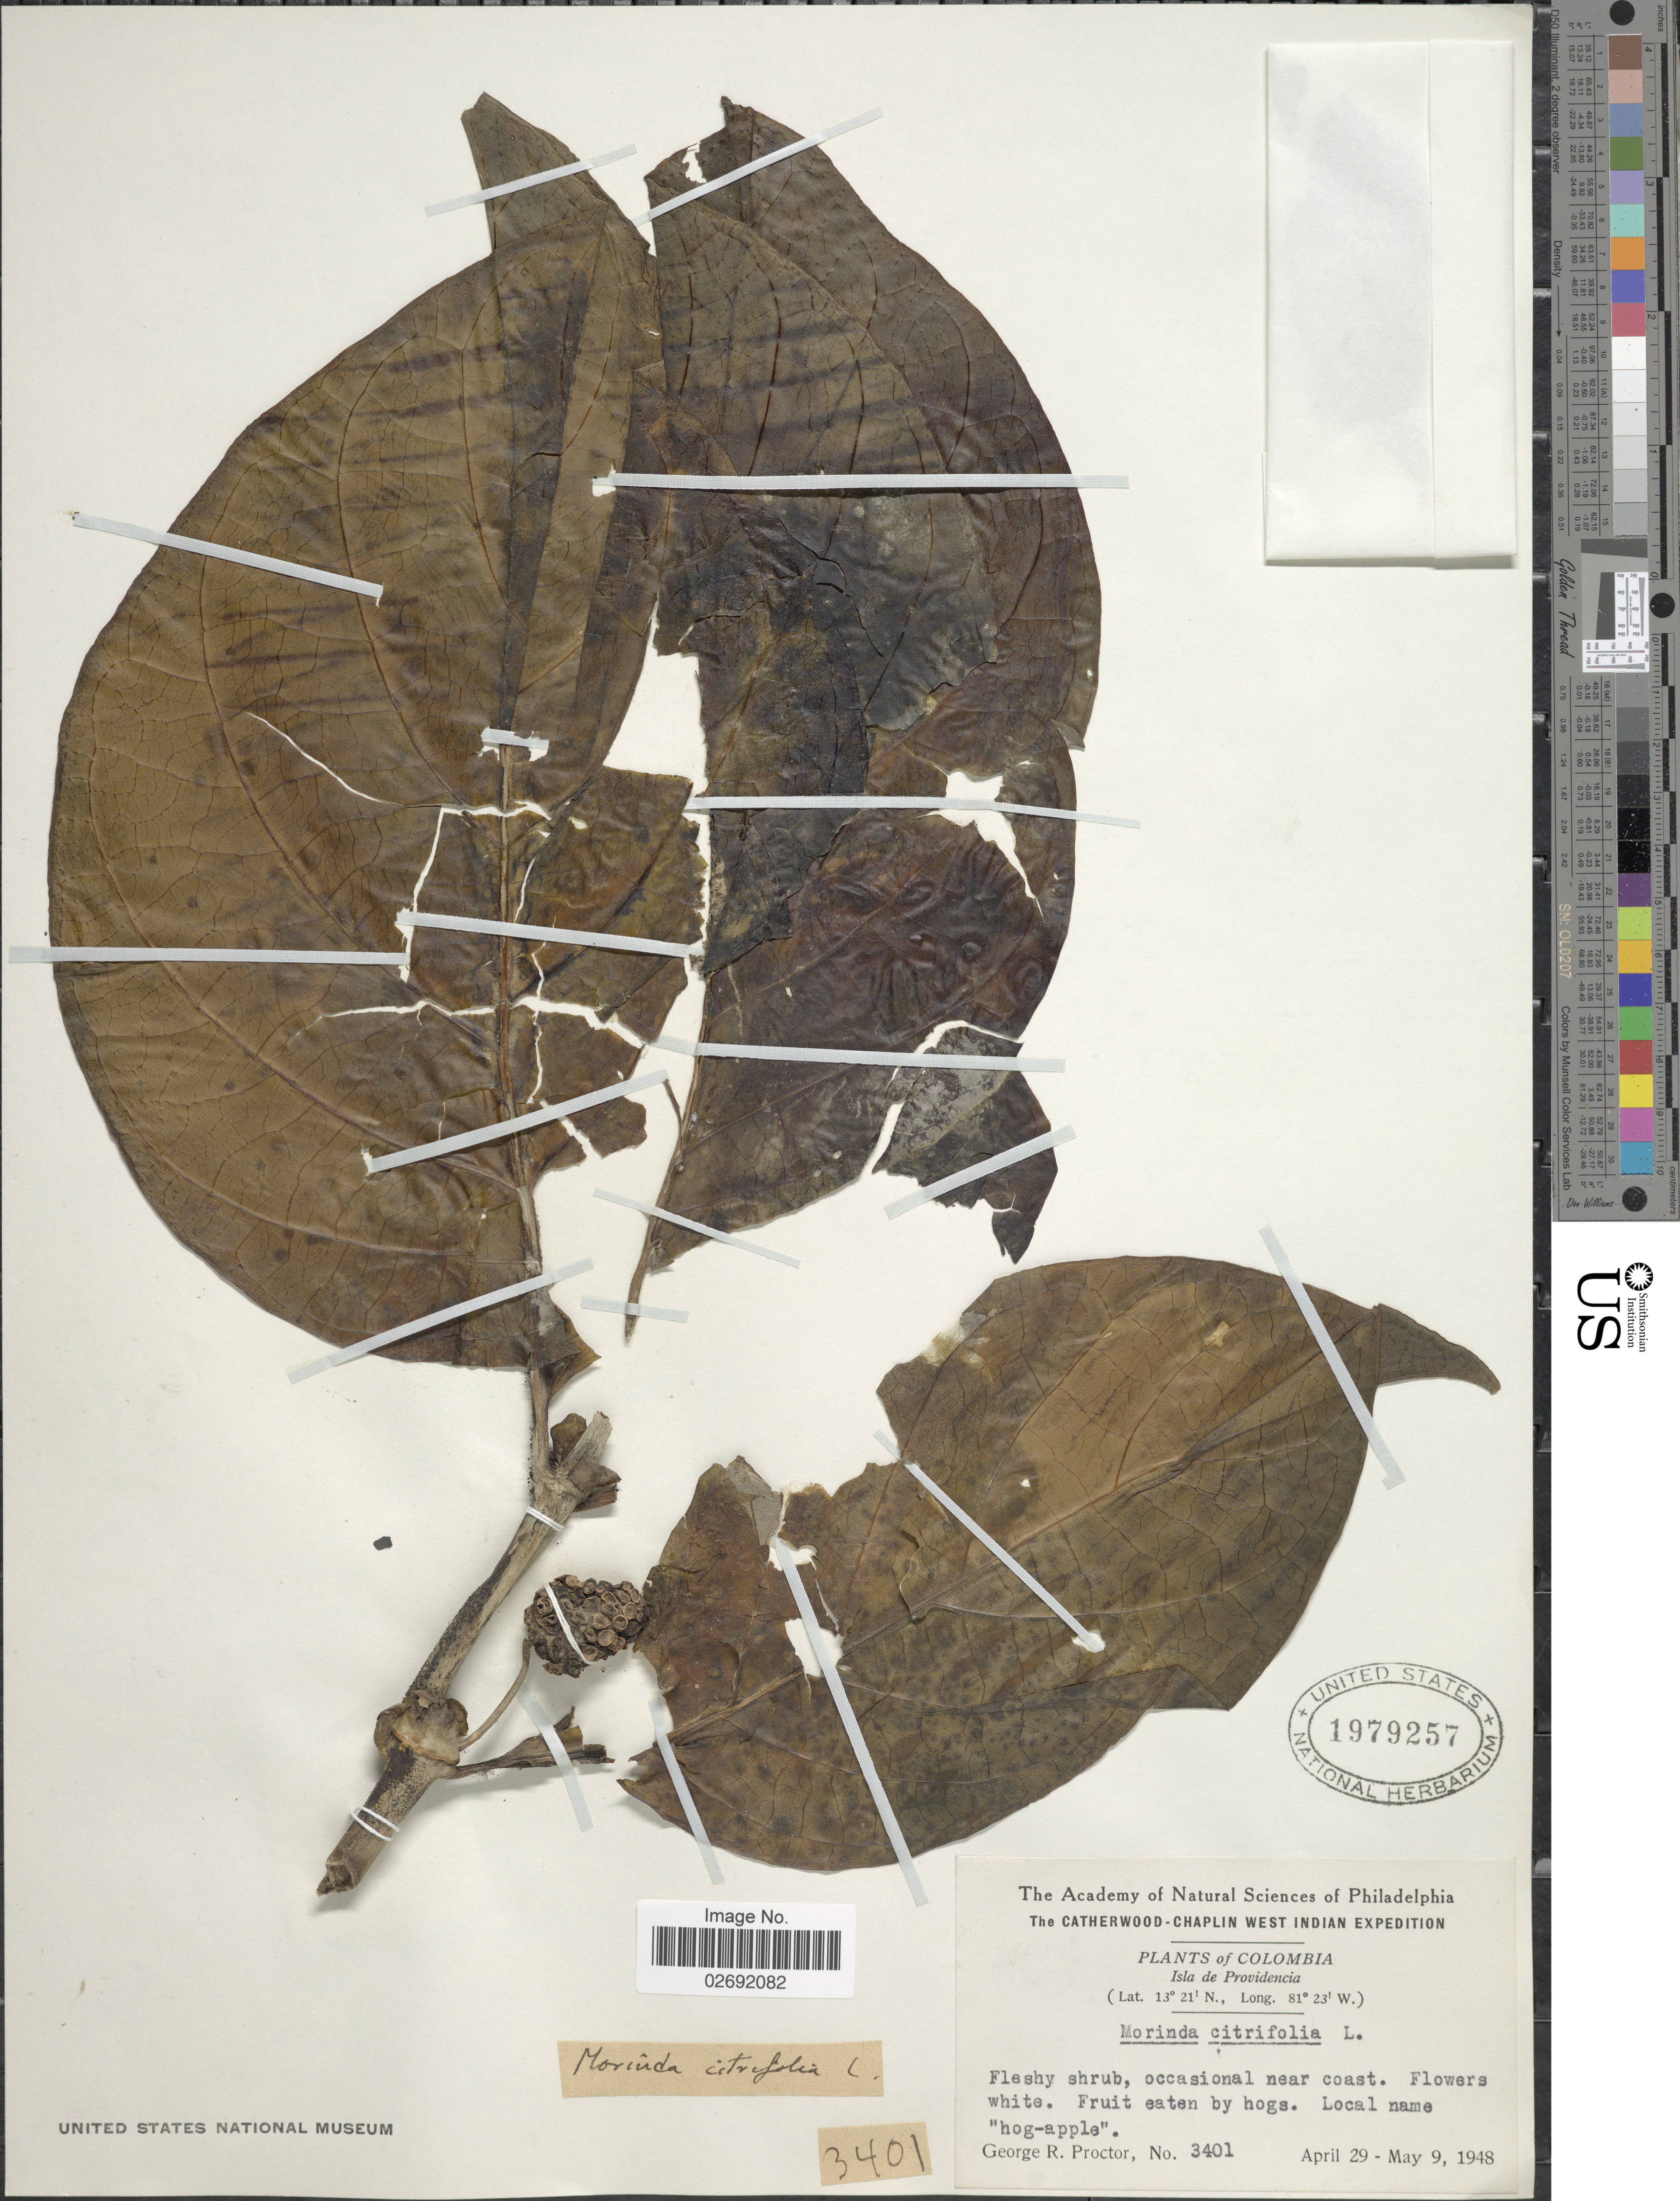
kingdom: Plantae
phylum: Tracheophyta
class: Magnoliopsida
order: Gentianales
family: Rubiaceae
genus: Morinda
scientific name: Morinda citrifolia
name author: L.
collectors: G. Proctor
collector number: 3401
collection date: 1948-04-29/1948-05-09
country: Colombia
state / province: San Andres y Providencia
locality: Isla de Providencia, occasional near coast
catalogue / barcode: US 1979257